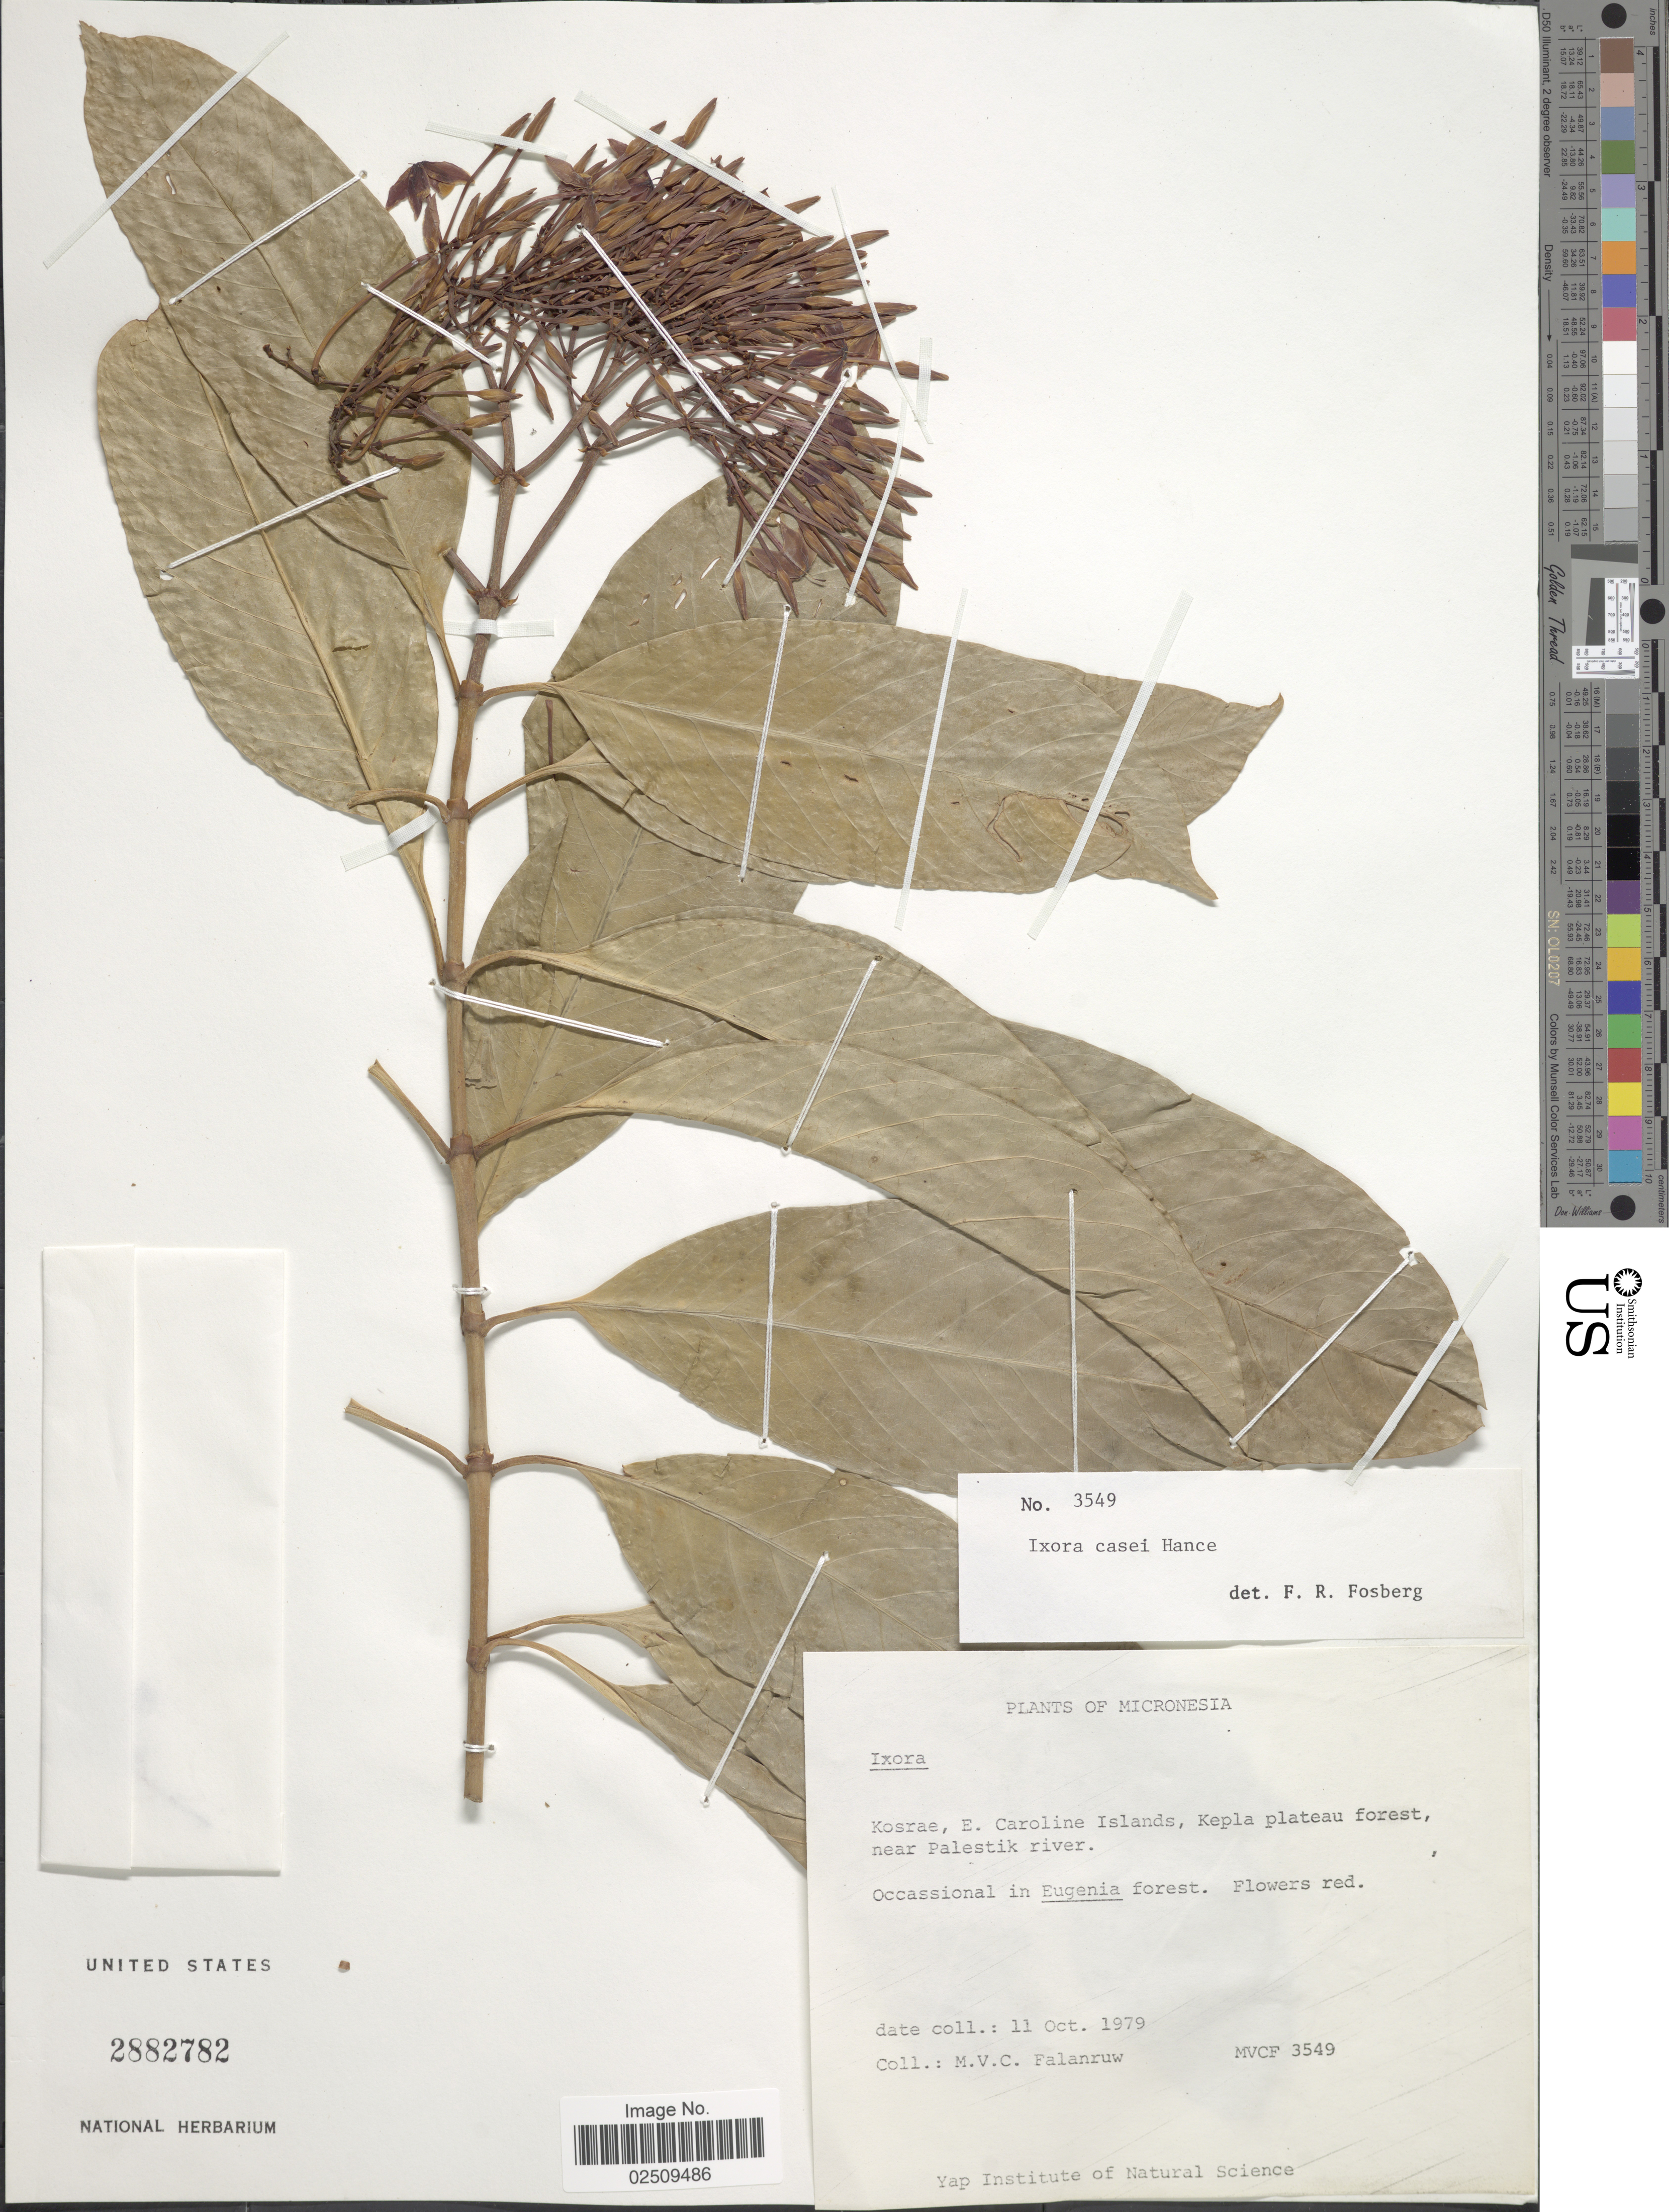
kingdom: Plantae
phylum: Tracheophyta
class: Magnoliopsida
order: Gentianales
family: Rubiaceae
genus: Ixora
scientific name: Ixora casei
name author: Hance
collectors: M. V. Falanruw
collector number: MVCF 3549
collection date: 1979-10-11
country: Micronesia, Federated States of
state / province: Kosrae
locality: E. Caroline Islands, Kepla plateau forest, near Palestik river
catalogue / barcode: US 2882782